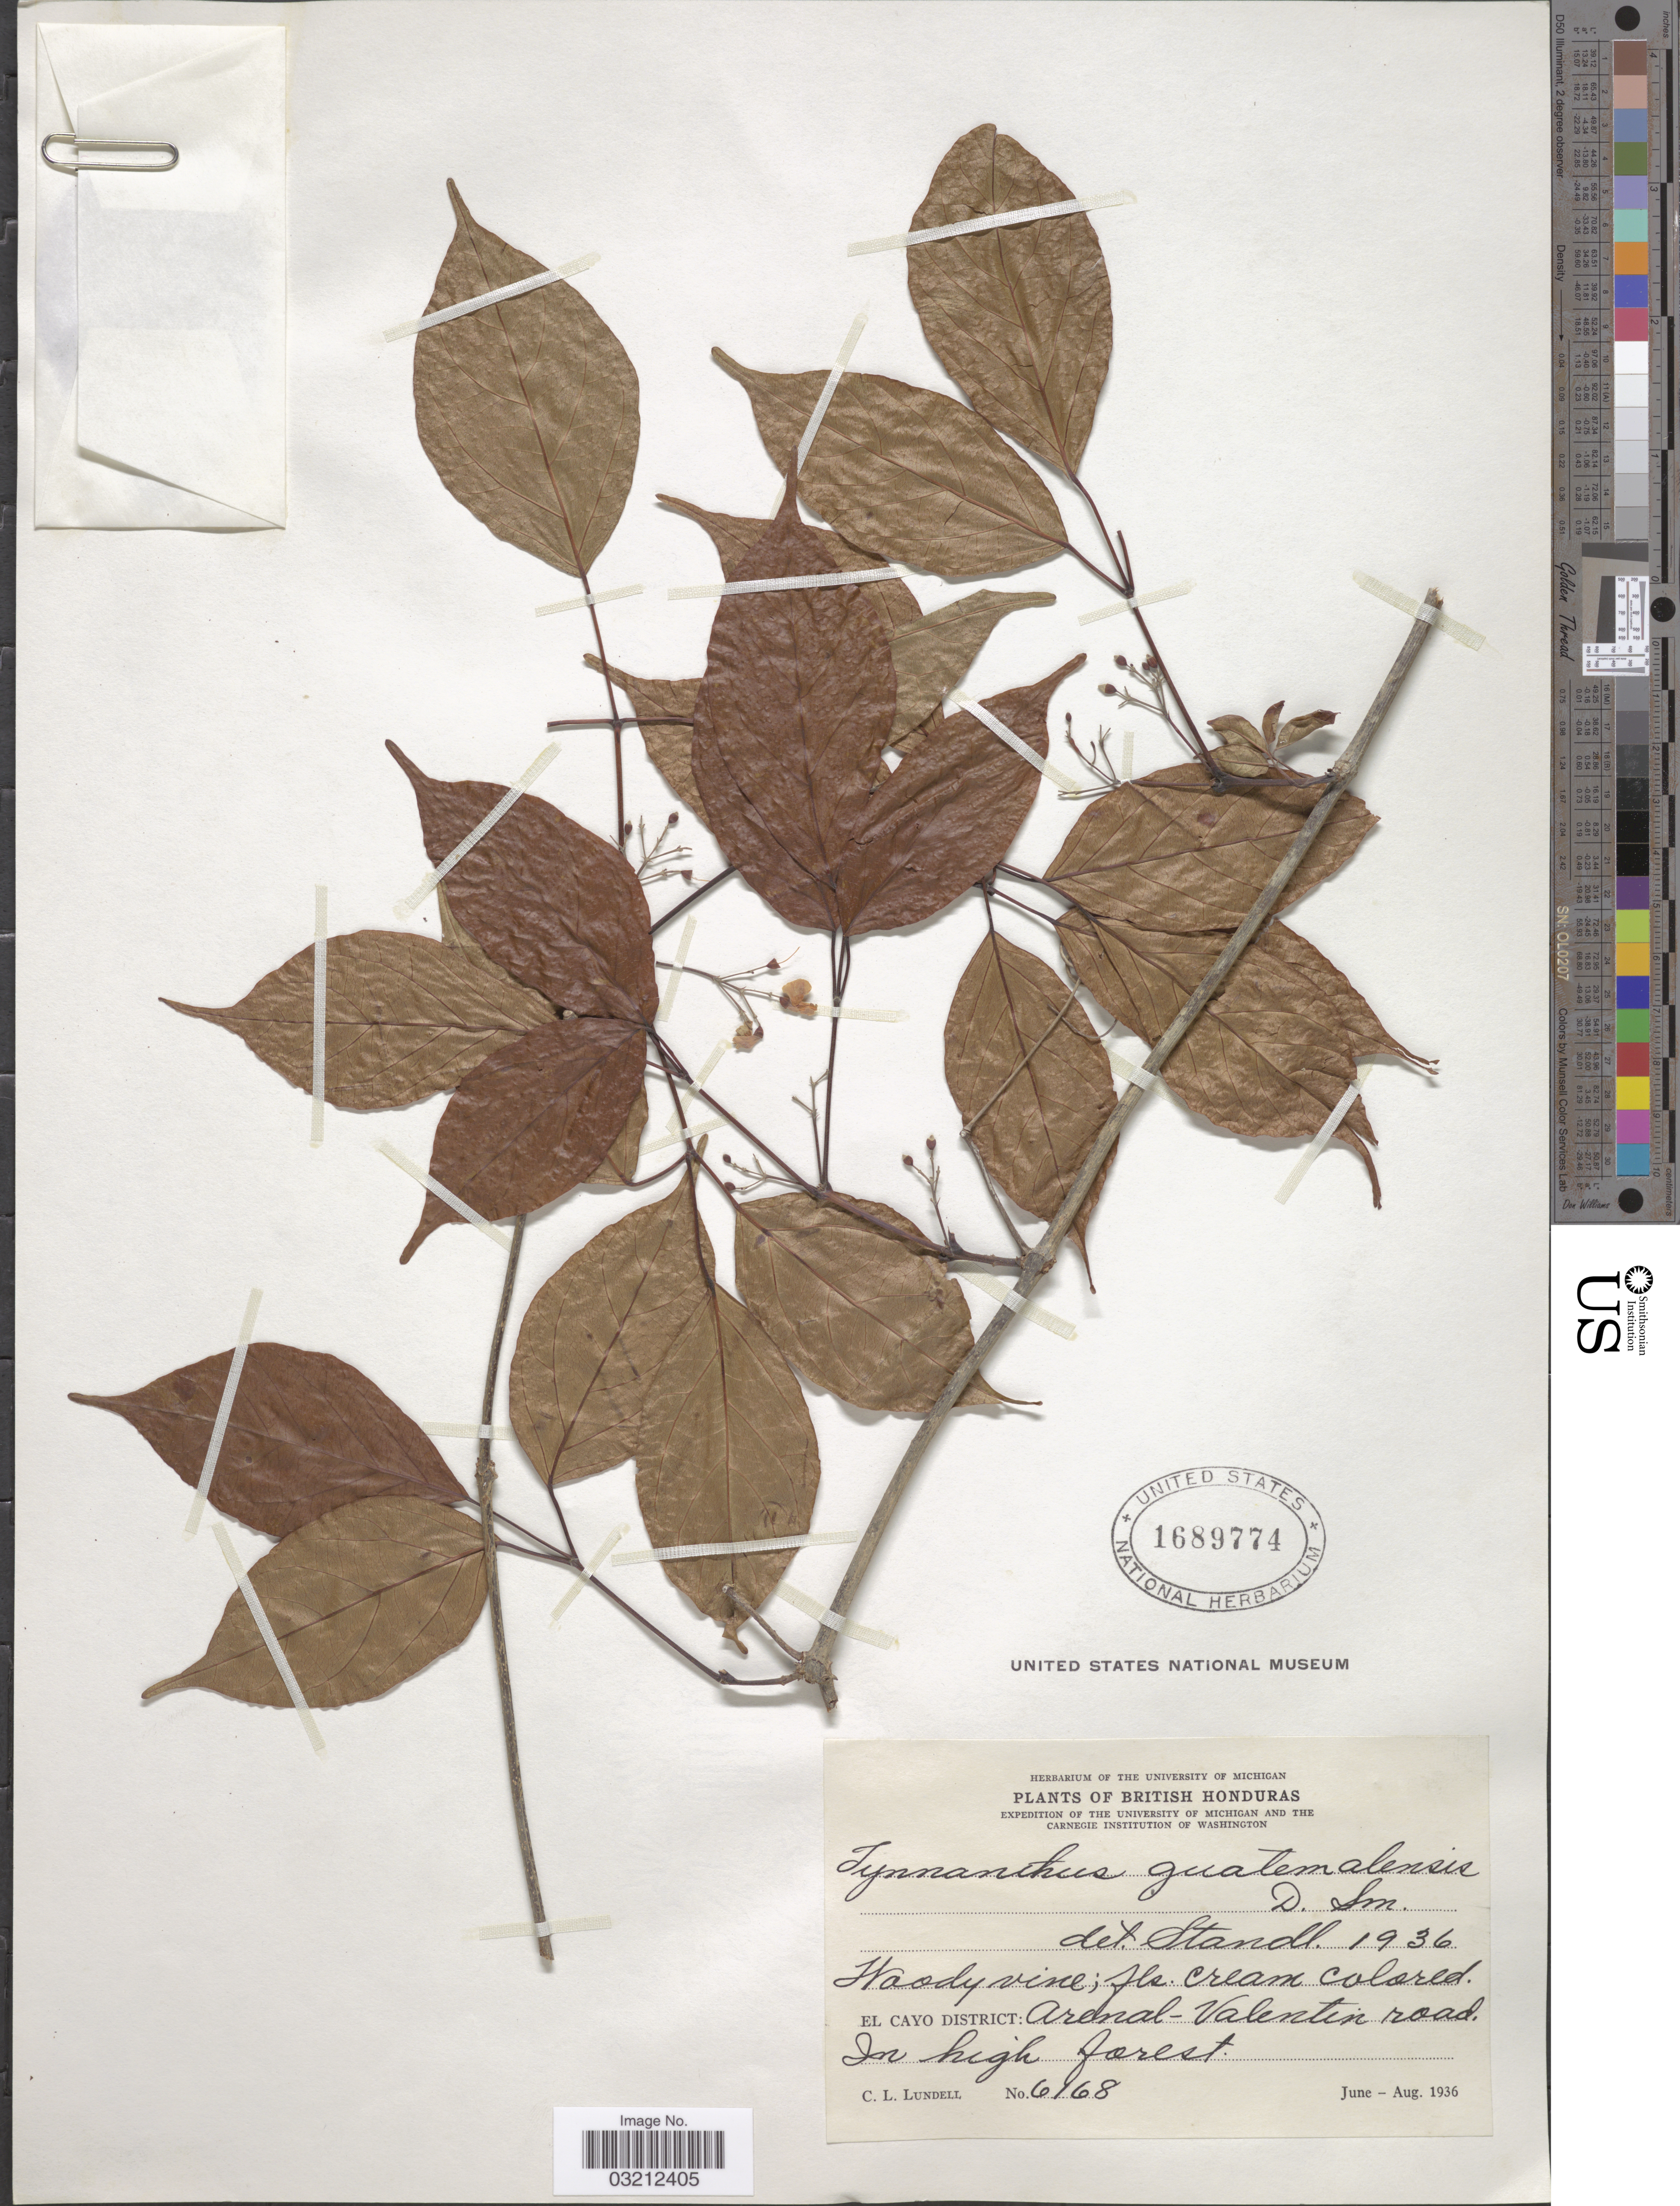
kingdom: Plantae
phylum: Tracheophyta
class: Magnoliopsida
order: Lamiales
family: Bignoniaceae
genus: Tynanthus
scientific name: Tynanthus guatemalensis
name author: Donn. Sm.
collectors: C. L. Lundell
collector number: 6168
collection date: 1936-06/1936-08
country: Belize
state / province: Cayo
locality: British Honduras. El Cayo District: Arenal-Valentin road. In high forest.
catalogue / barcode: US 1689774